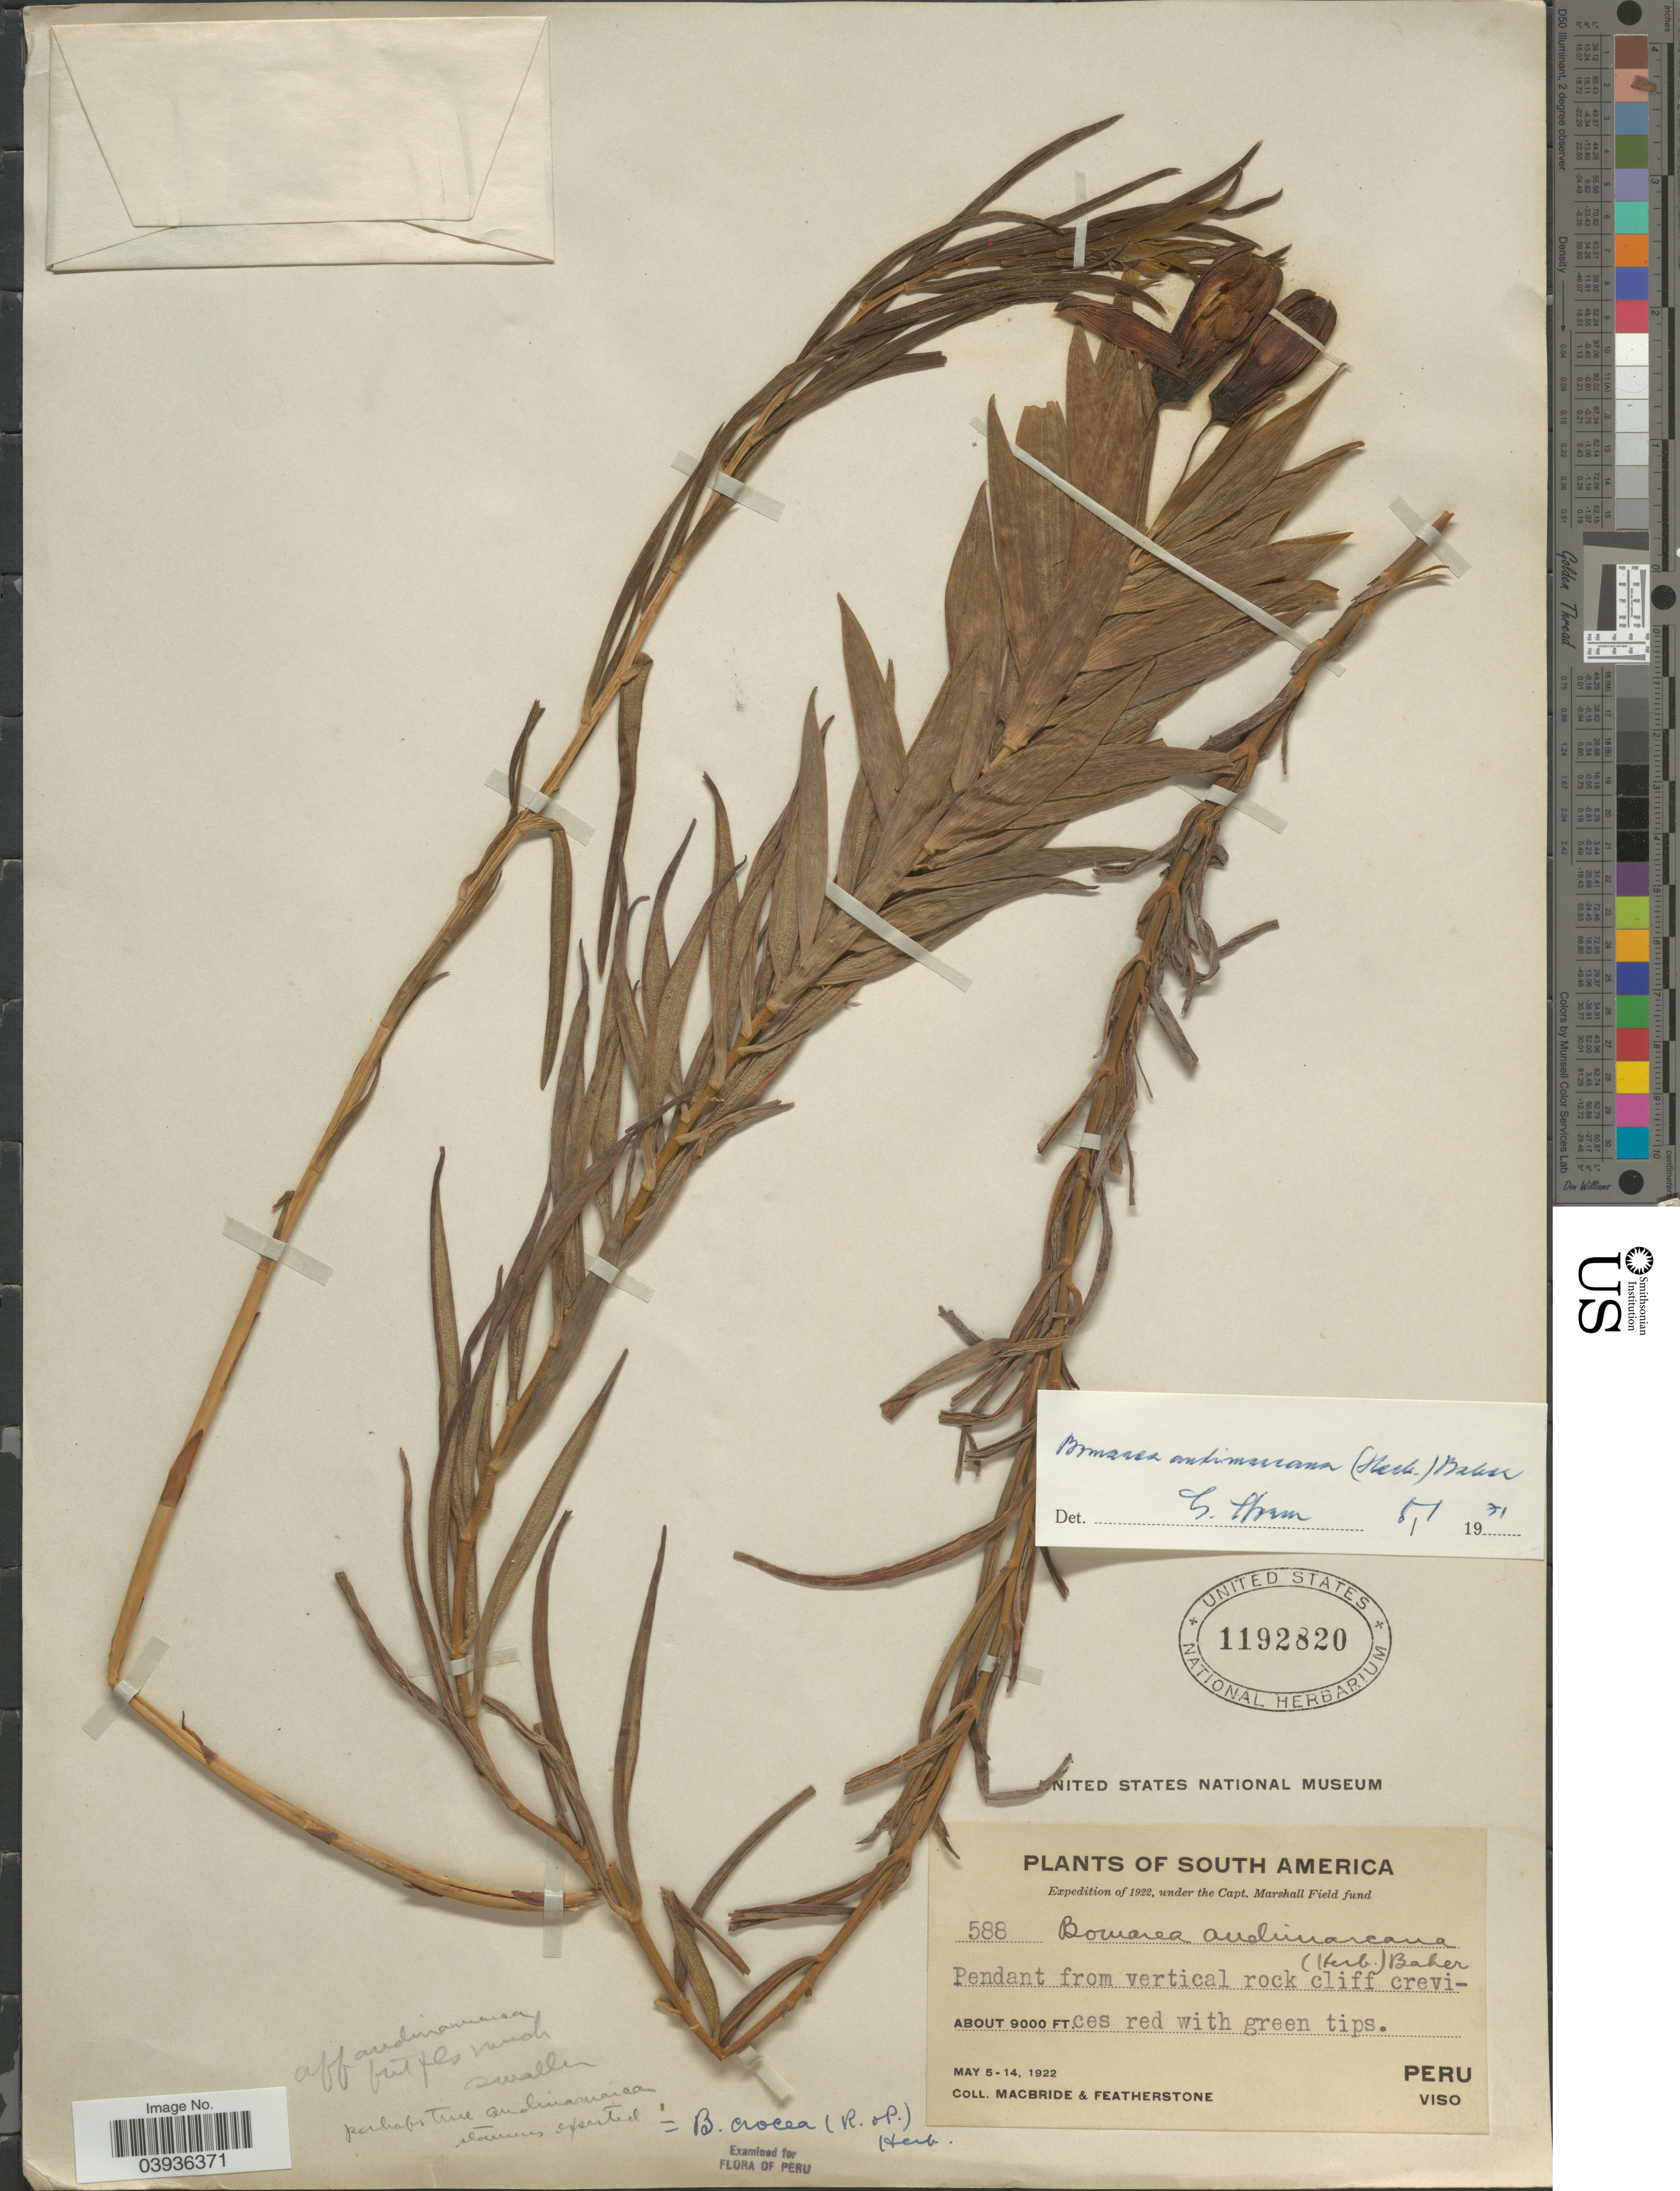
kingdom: Plantae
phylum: Tracheophyta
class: Liliopsida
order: Liliales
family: Alstroemeriaceae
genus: Bomarea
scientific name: Bomarea andimarcana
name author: (Herb.) Baker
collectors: Macbride, -- & -. Featherstone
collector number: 588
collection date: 1922-05-05/1922-05-14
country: Peru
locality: South America. Viso.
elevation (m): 2743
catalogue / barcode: US 1192820